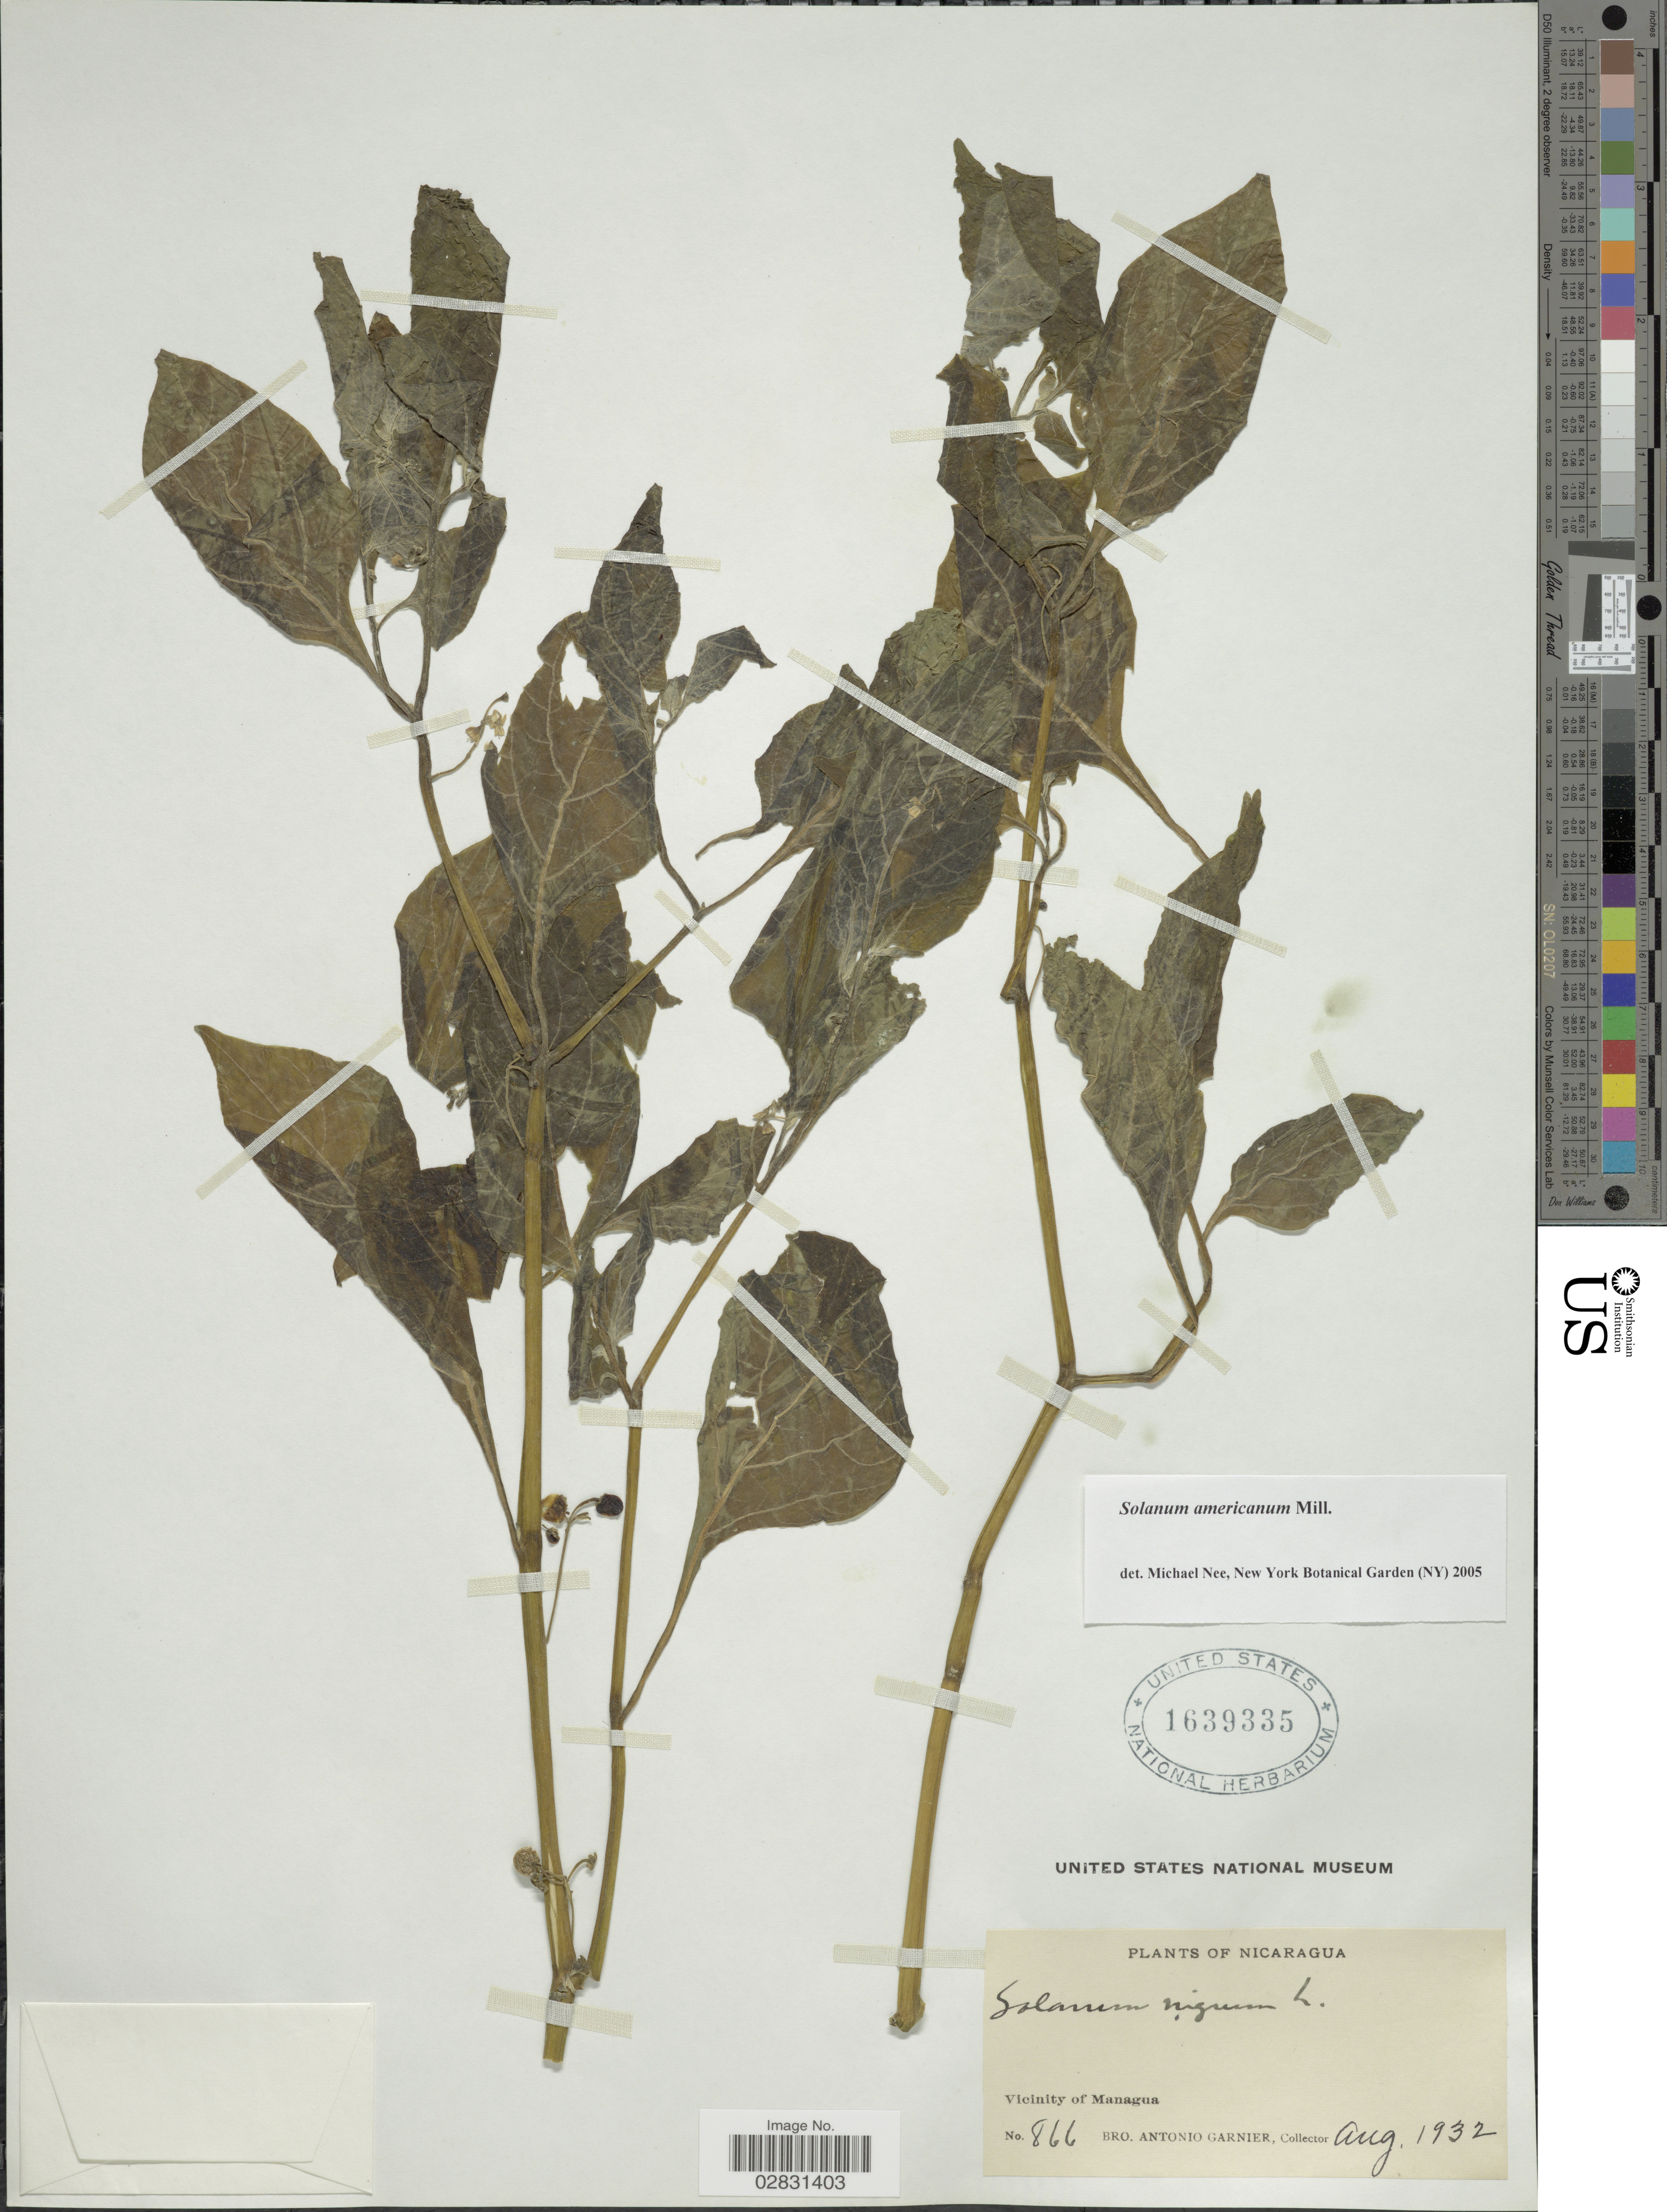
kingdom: Plantae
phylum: Tracheophyta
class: Magnoliopsida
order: Solanales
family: Solanaceae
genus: Solanum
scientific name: Solanum americanum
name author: Mill.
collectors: Bro. A. Garnier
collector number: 866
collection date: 1932-08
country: Nicaragua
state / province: Managua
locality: Vicinityof Managua.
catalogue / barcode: US 1639335